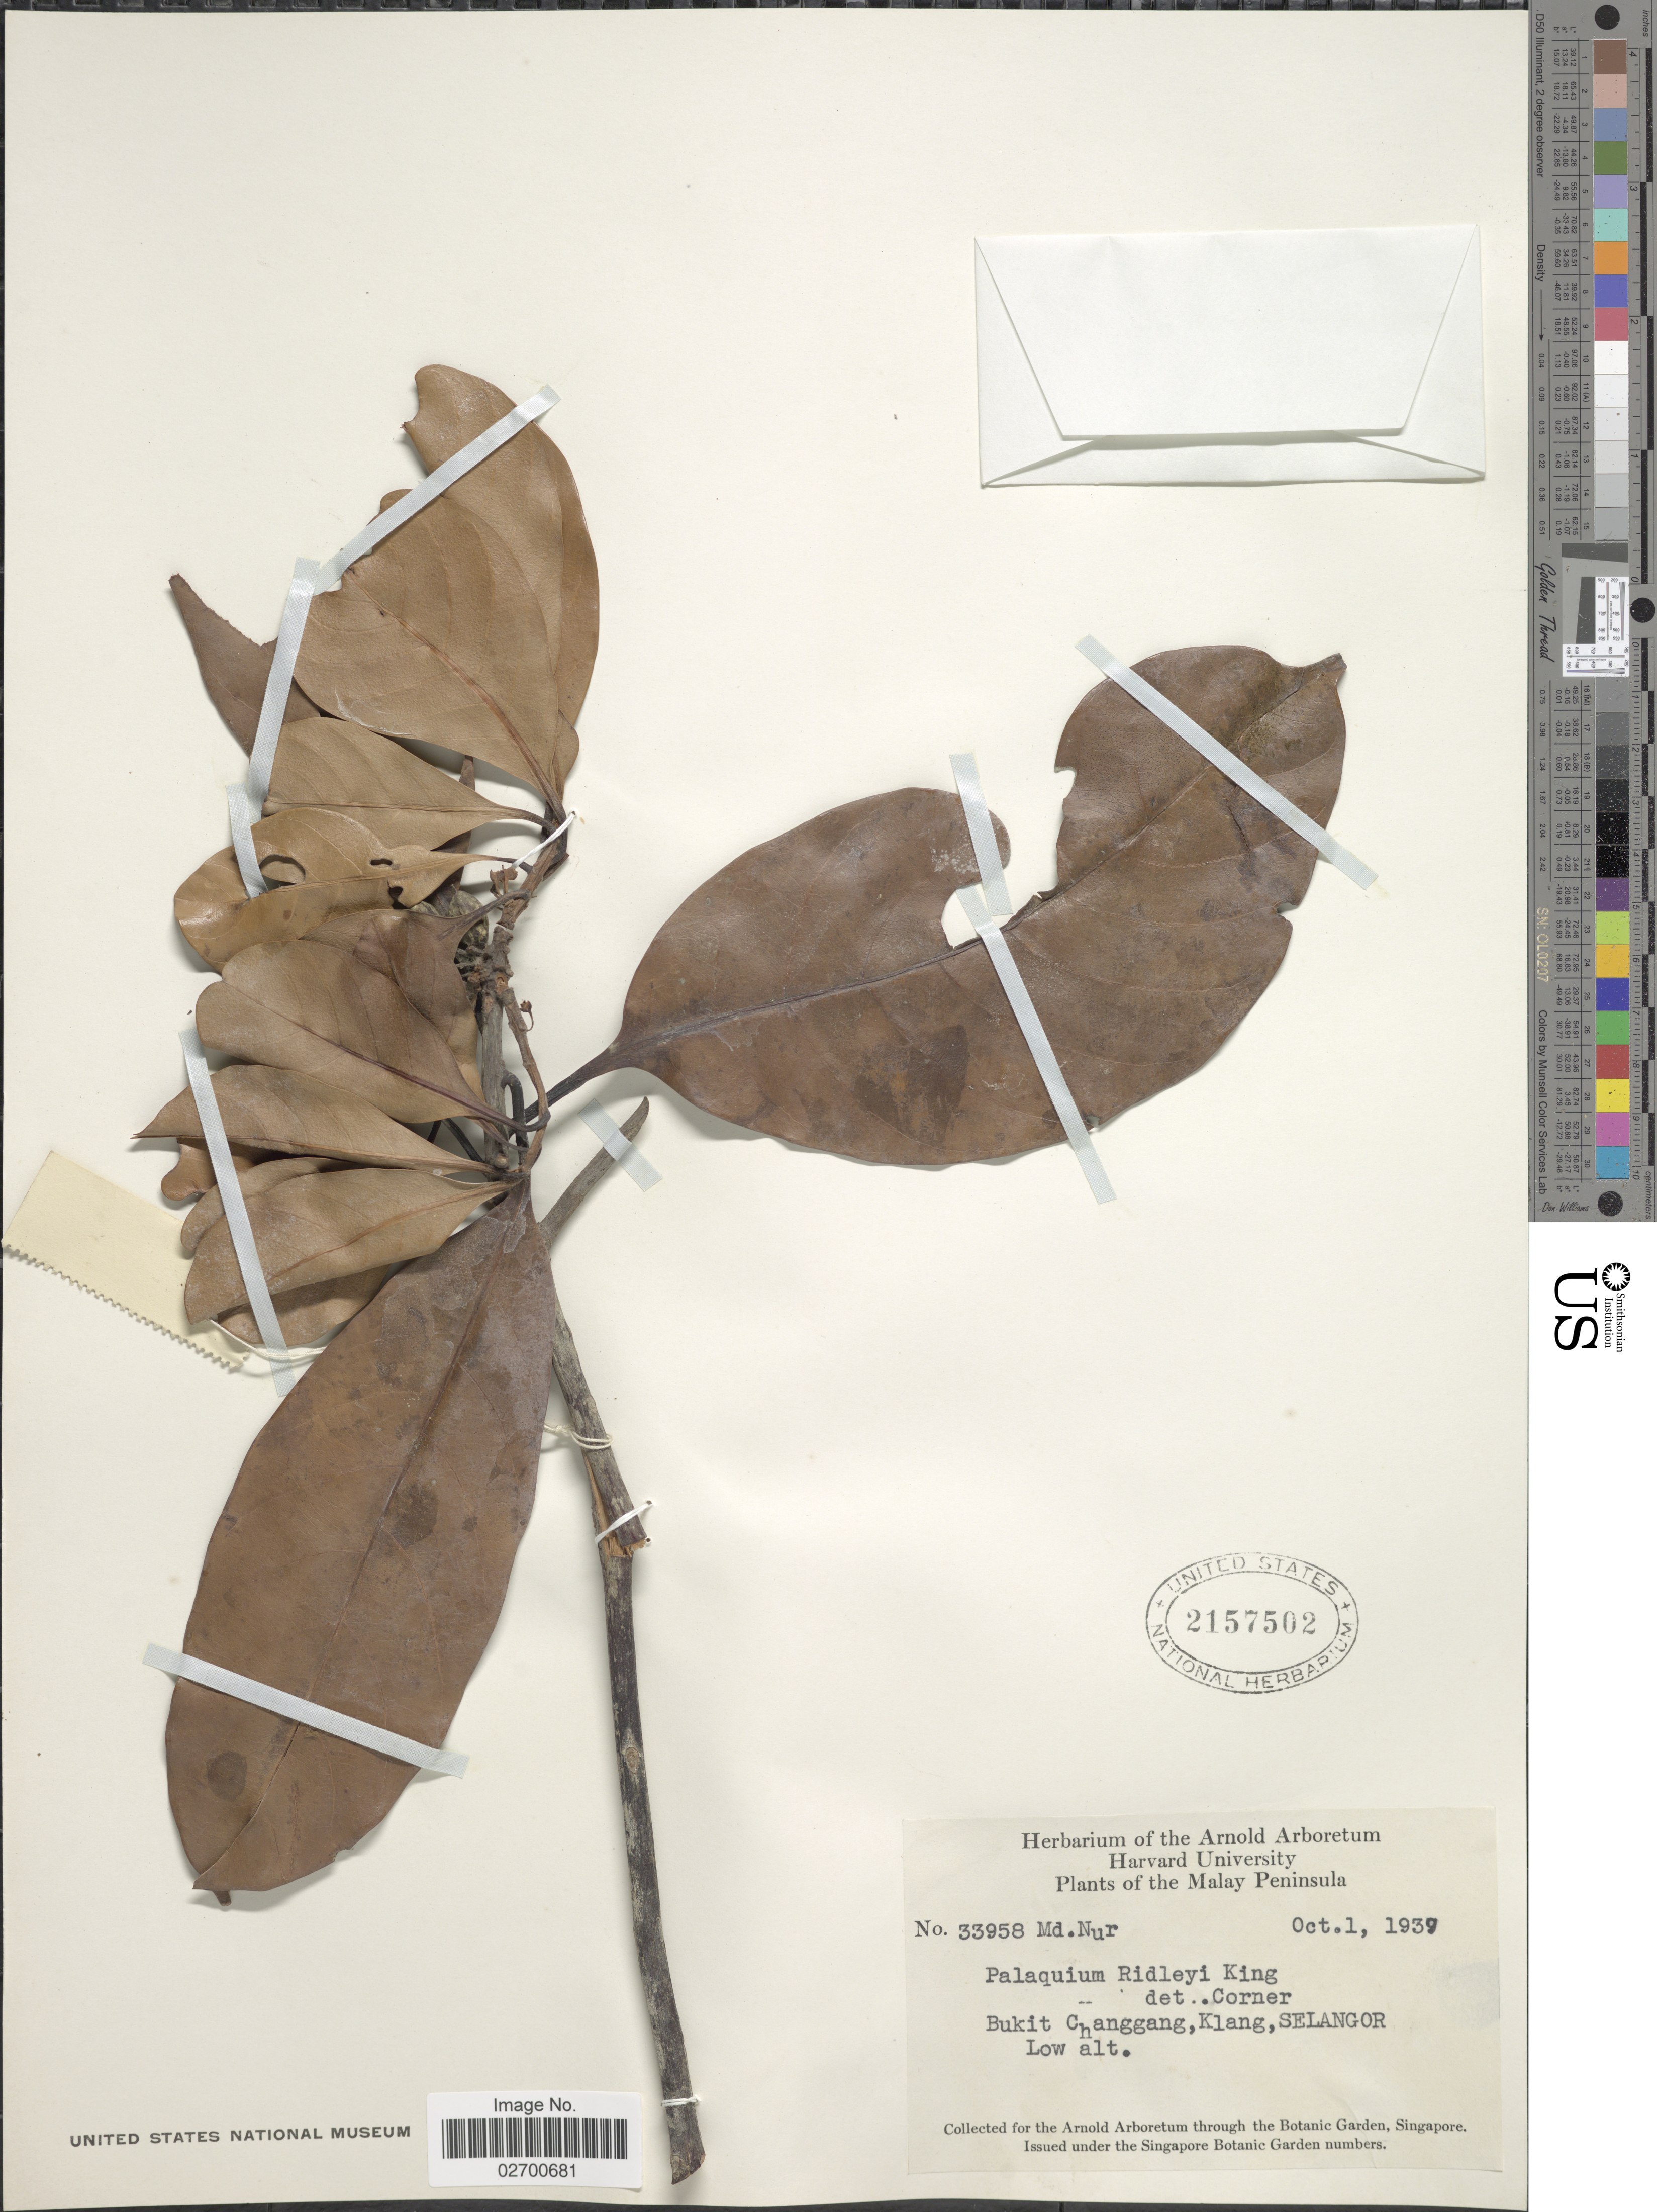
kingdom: Plantae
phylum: Tracheophyta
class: Magnoliopsida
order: Ericales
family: Sapotaceae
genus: Palaquium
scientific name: Palaquium ridleyi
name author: King & Gamble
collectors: M. Nur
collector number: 33958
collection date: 1939-10-01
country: Malaysia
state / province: Selangor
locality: Malay Peninsula. Bukit Changgang, Klang, Selangor.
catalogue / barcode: US 2157502